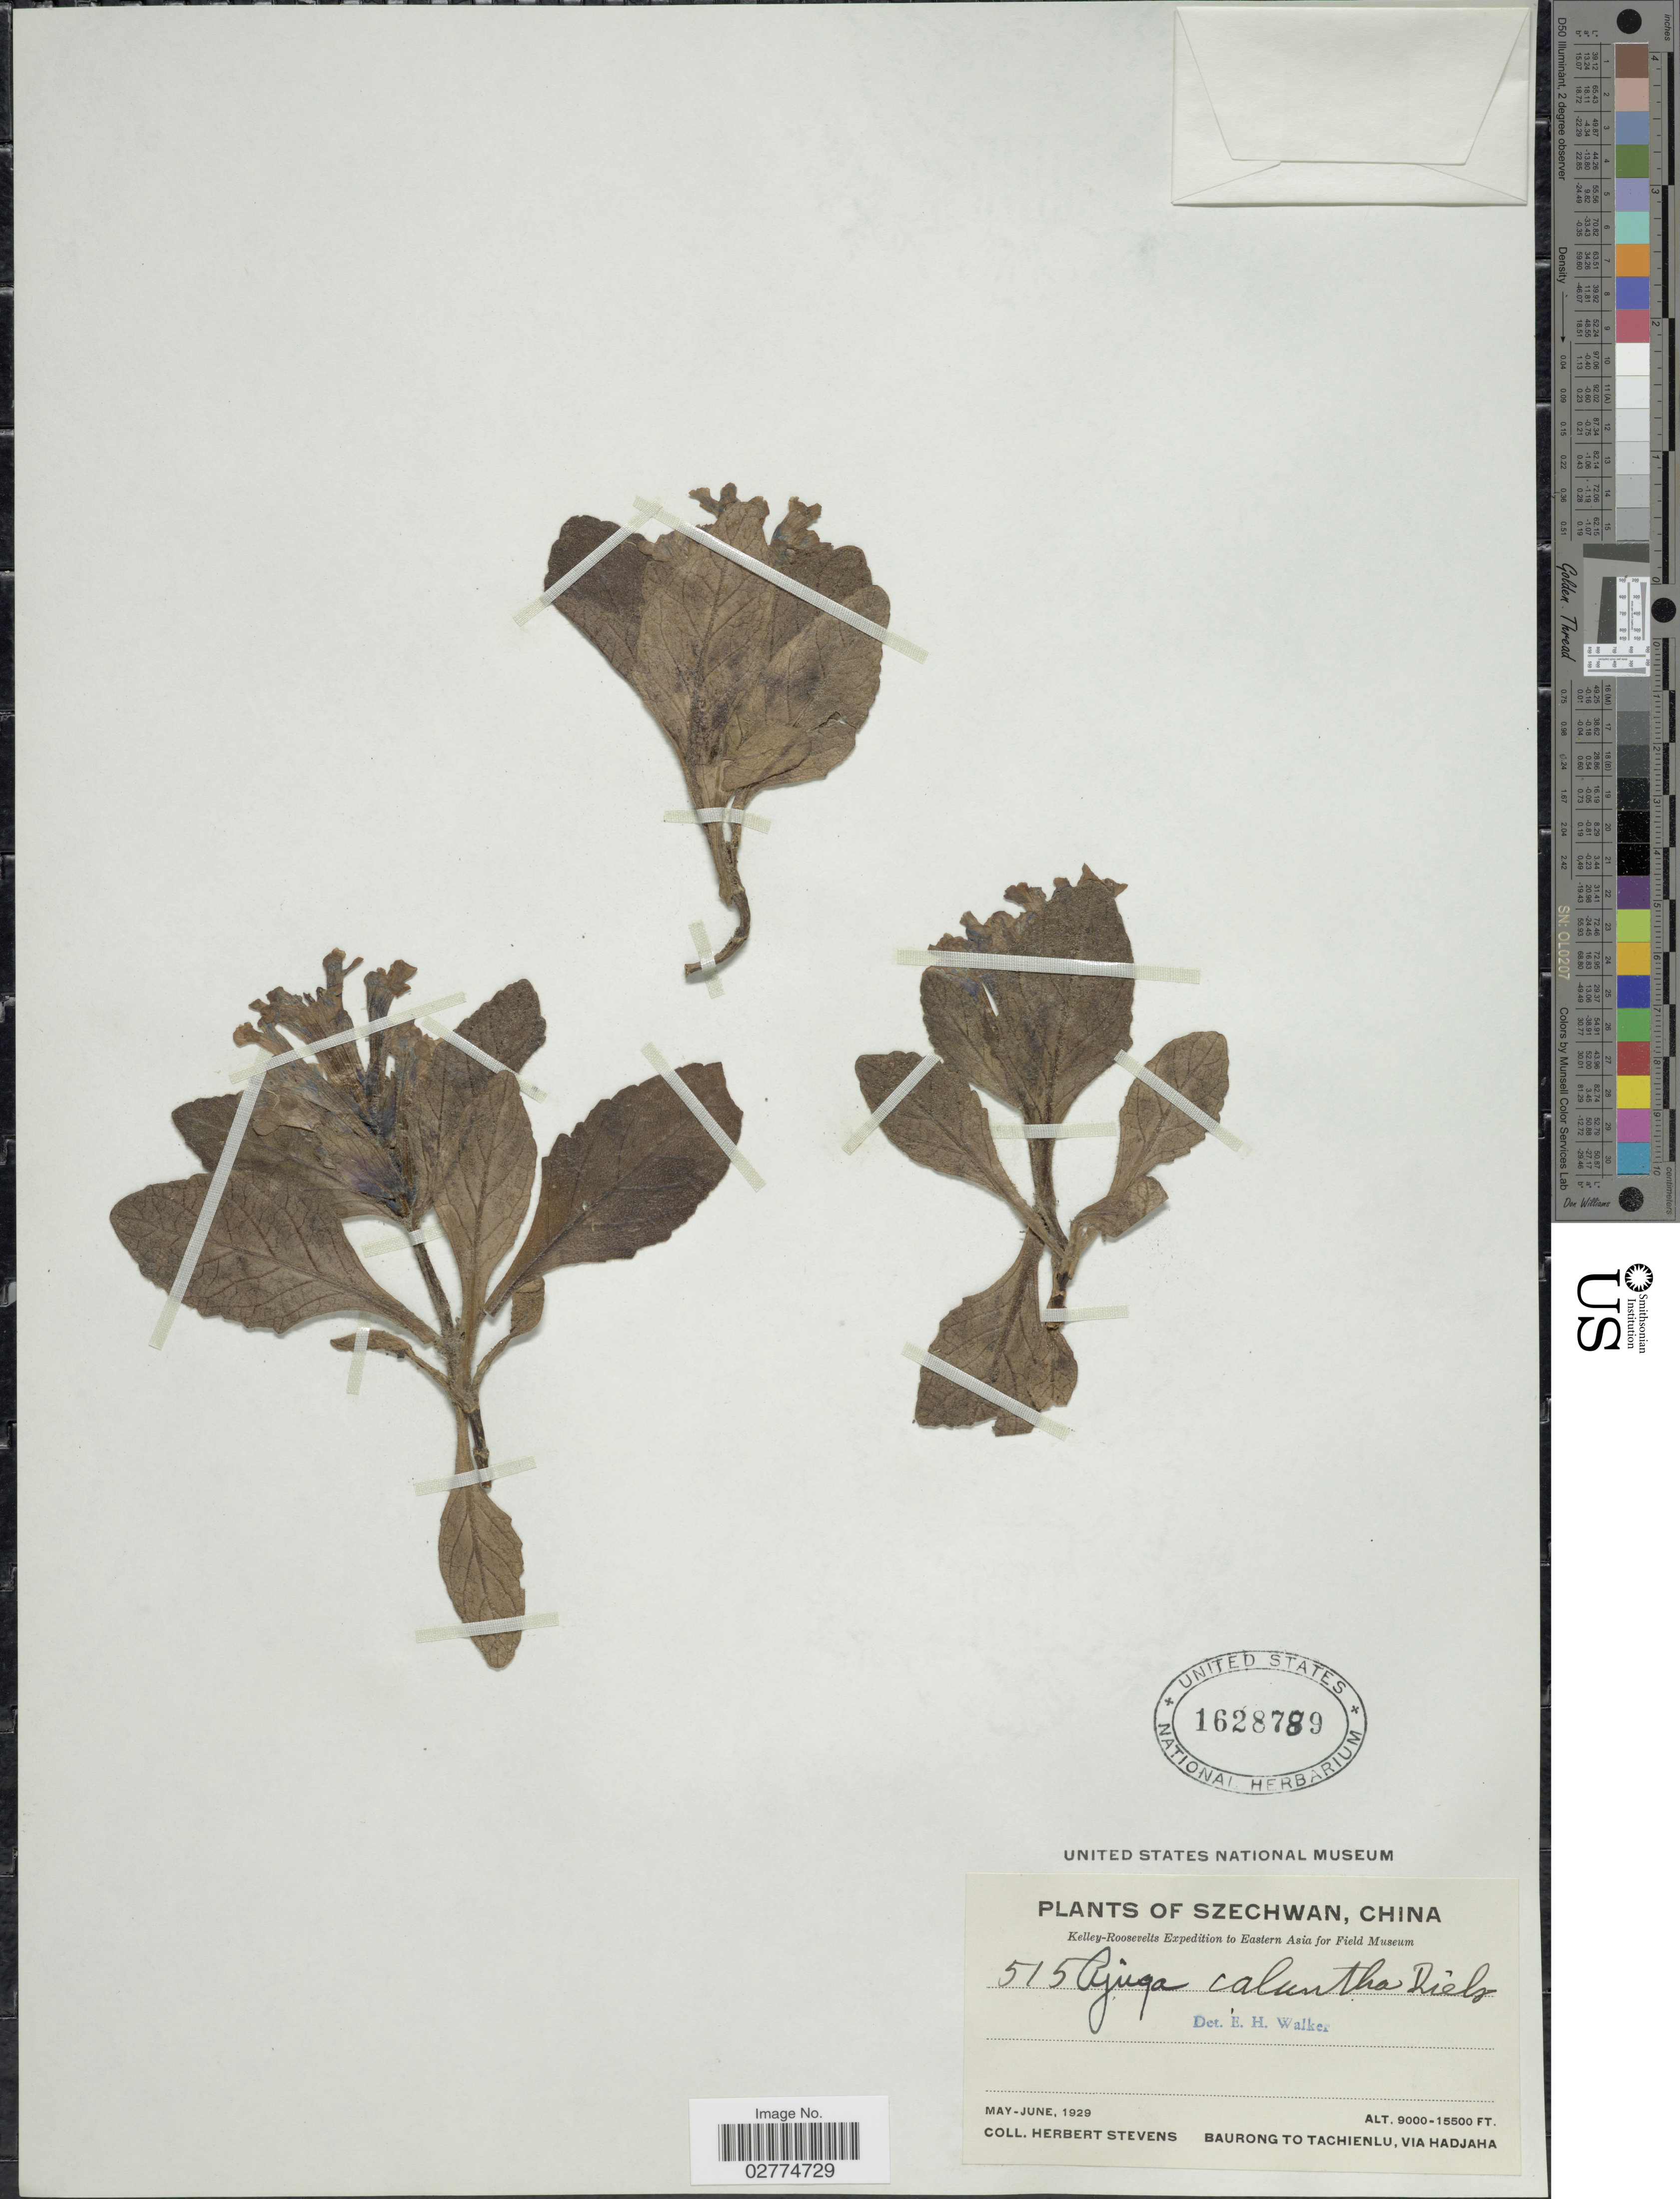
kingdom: Plantae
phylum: Tracheophyta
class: Magnoliopsida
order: Lamiales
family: Lamiaceae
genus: Ajuga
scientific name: Ajuga calantha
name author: Diels ex H. Limpr.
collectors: H. Stevens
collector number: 515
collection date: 1929-05/1929-06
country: China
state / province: Sichuan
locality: Szechwan, Baurong to Tachienlu, via Hadjaha.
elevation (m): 2743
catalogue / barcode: US 1628789